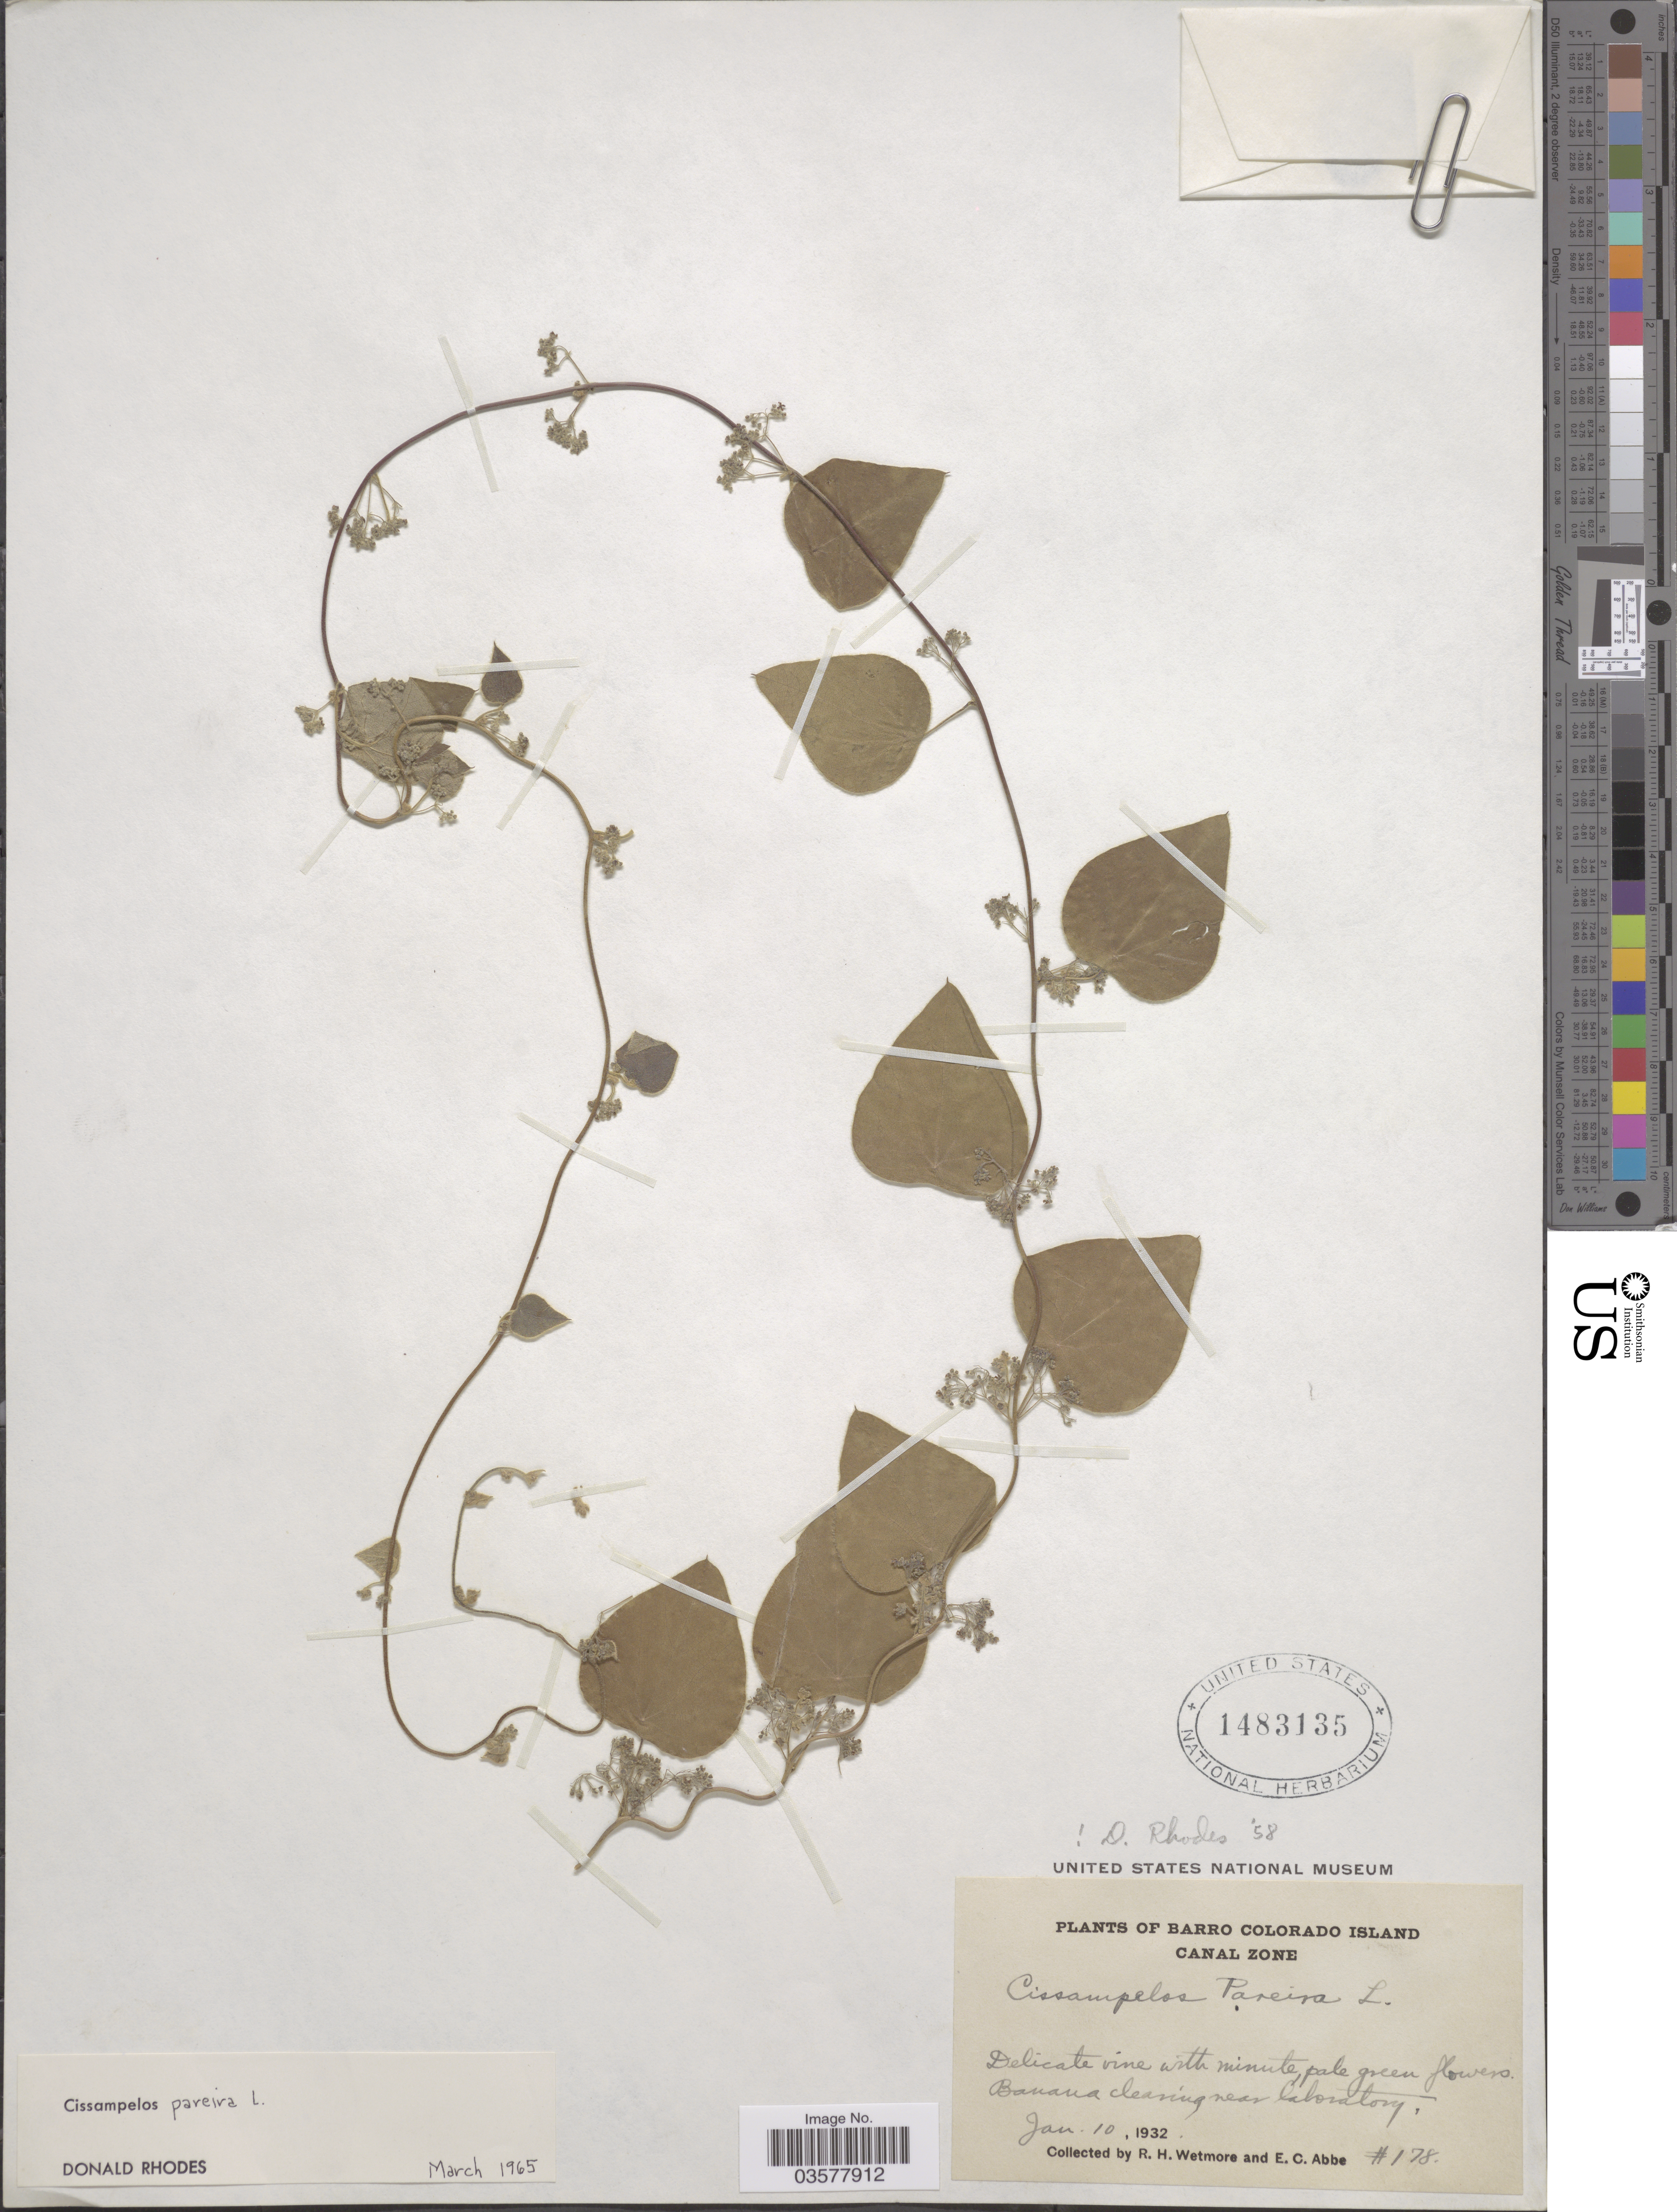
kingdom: Plantae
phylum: Tracheophyta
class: Magnoliopsida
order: Ranunculales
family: Menispermaceae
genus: Cissampelos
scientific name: Cissampelos pareira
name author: L.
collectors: R. Wetmore & E. C. Abbe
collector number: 178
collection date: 1932-01-10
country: Panama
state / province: Panamá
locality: Barro Colorado Island. Canal Zone.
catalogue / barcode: US 1483135